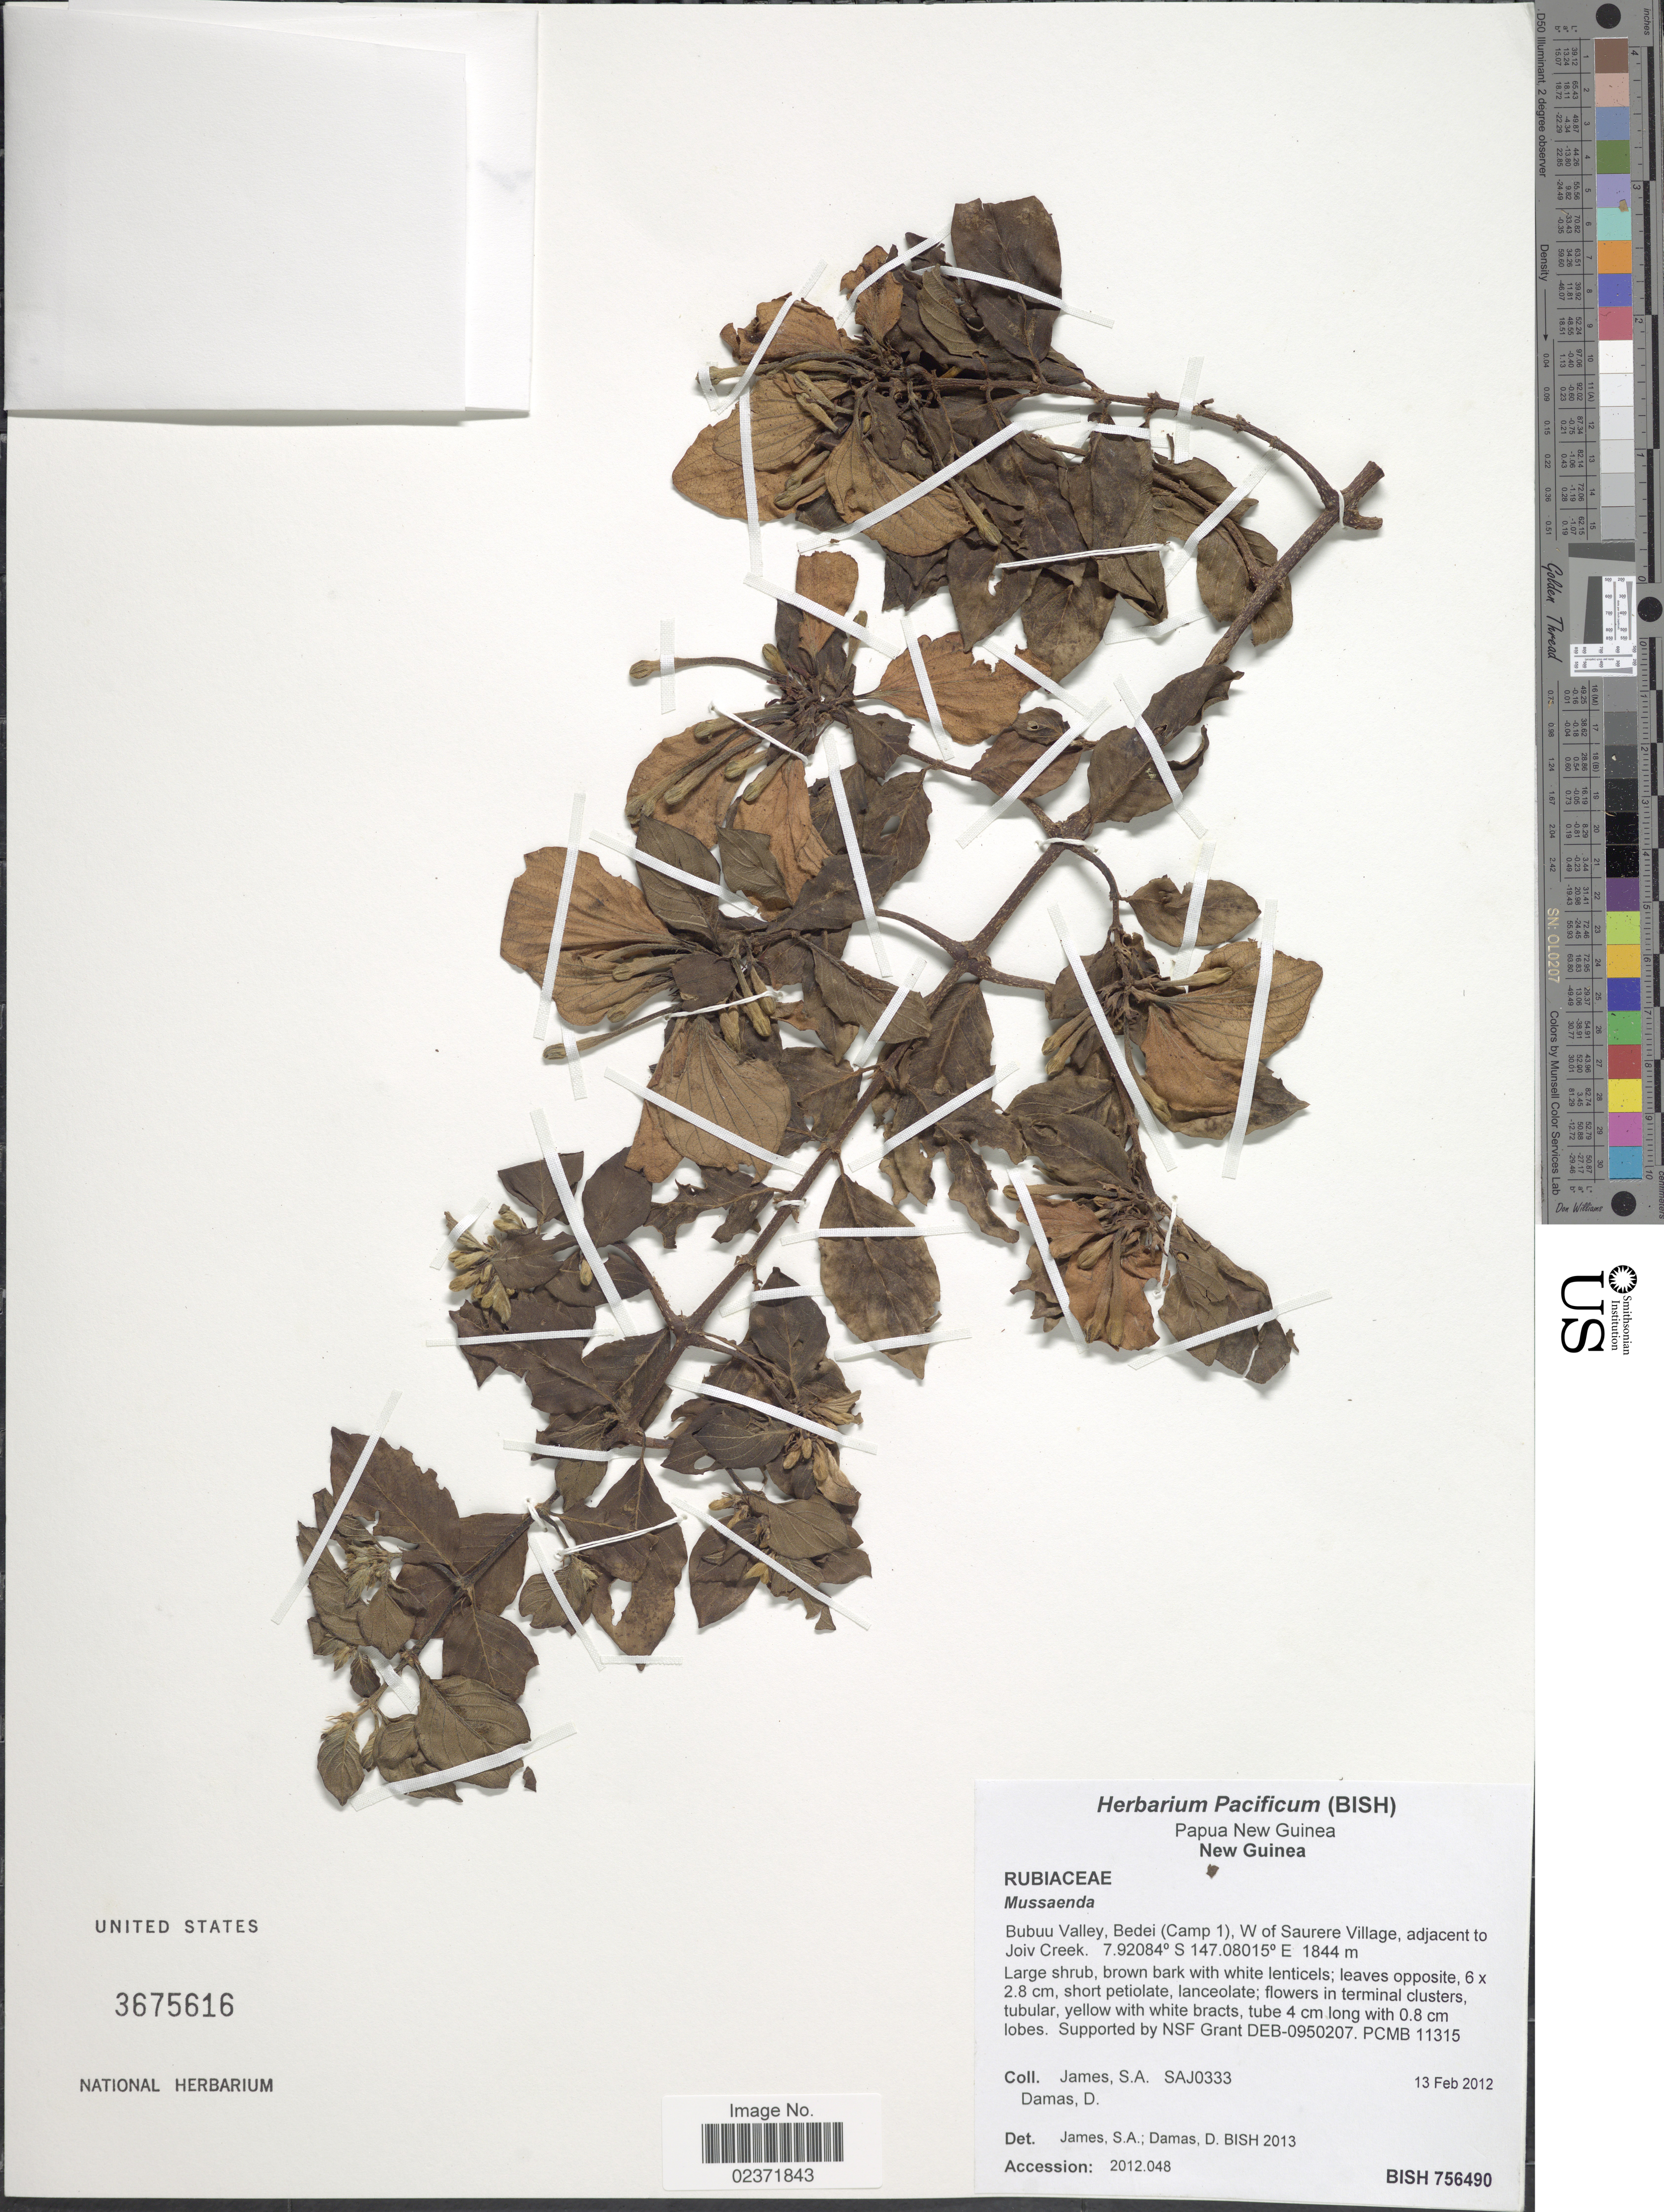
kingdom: Plantae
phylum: Tracheophyta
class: Magnoliopsida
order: Gentianales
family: Rubiaceae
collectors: S. James & D. Damas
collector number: SAJ0333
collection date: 2012-02-13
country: Papua New Guinea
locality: New Guinea, Bubuu Valley, Bedei (Camp 1), W of Saurere Village, adjacent to Joiv Creek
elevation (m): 1844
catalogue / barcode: US 3675616